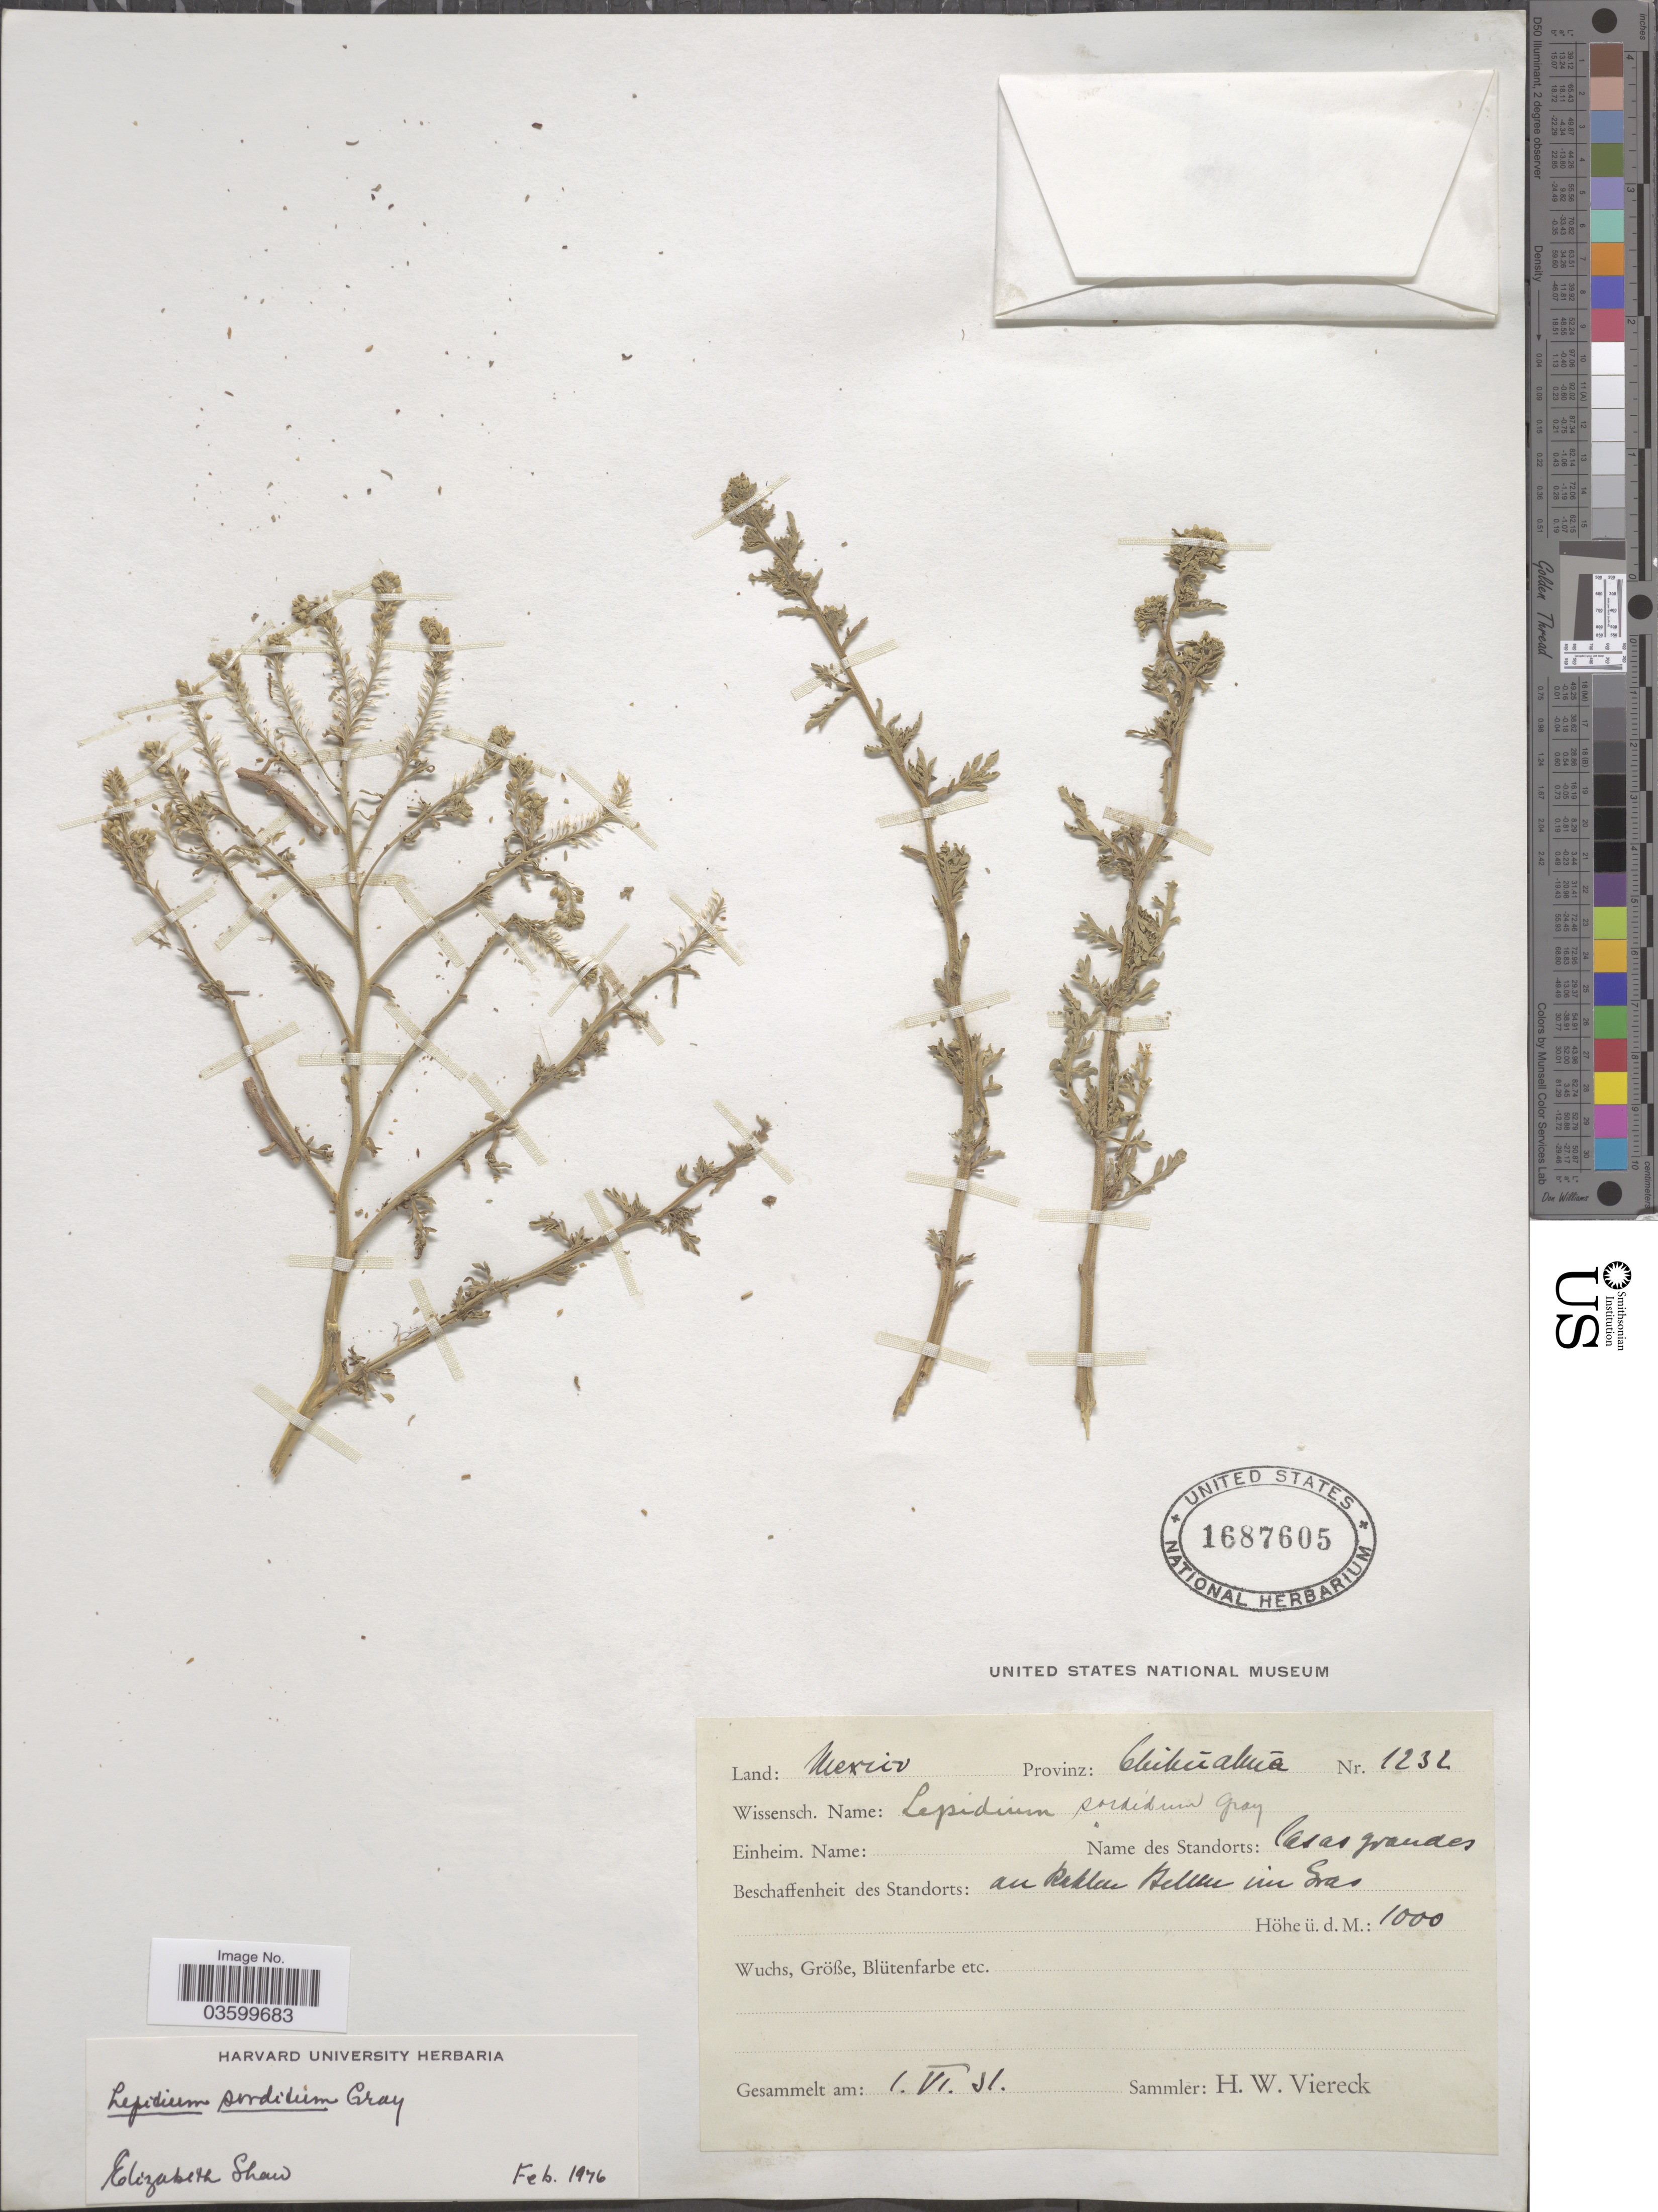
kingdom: Plantae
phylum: Tracheophyta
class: Magnoliopsida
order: Brassicales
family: Brassicaceae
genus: Lepidium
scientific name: Lepidium sordidum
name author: A. Gray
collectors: H. W. Viereck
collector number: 1232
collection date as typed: Transcribed d/m/y: 1/6/31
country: Mexico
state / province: Chihuahua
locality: Casas Grandes.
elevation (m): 1000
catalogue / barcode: US 1687605